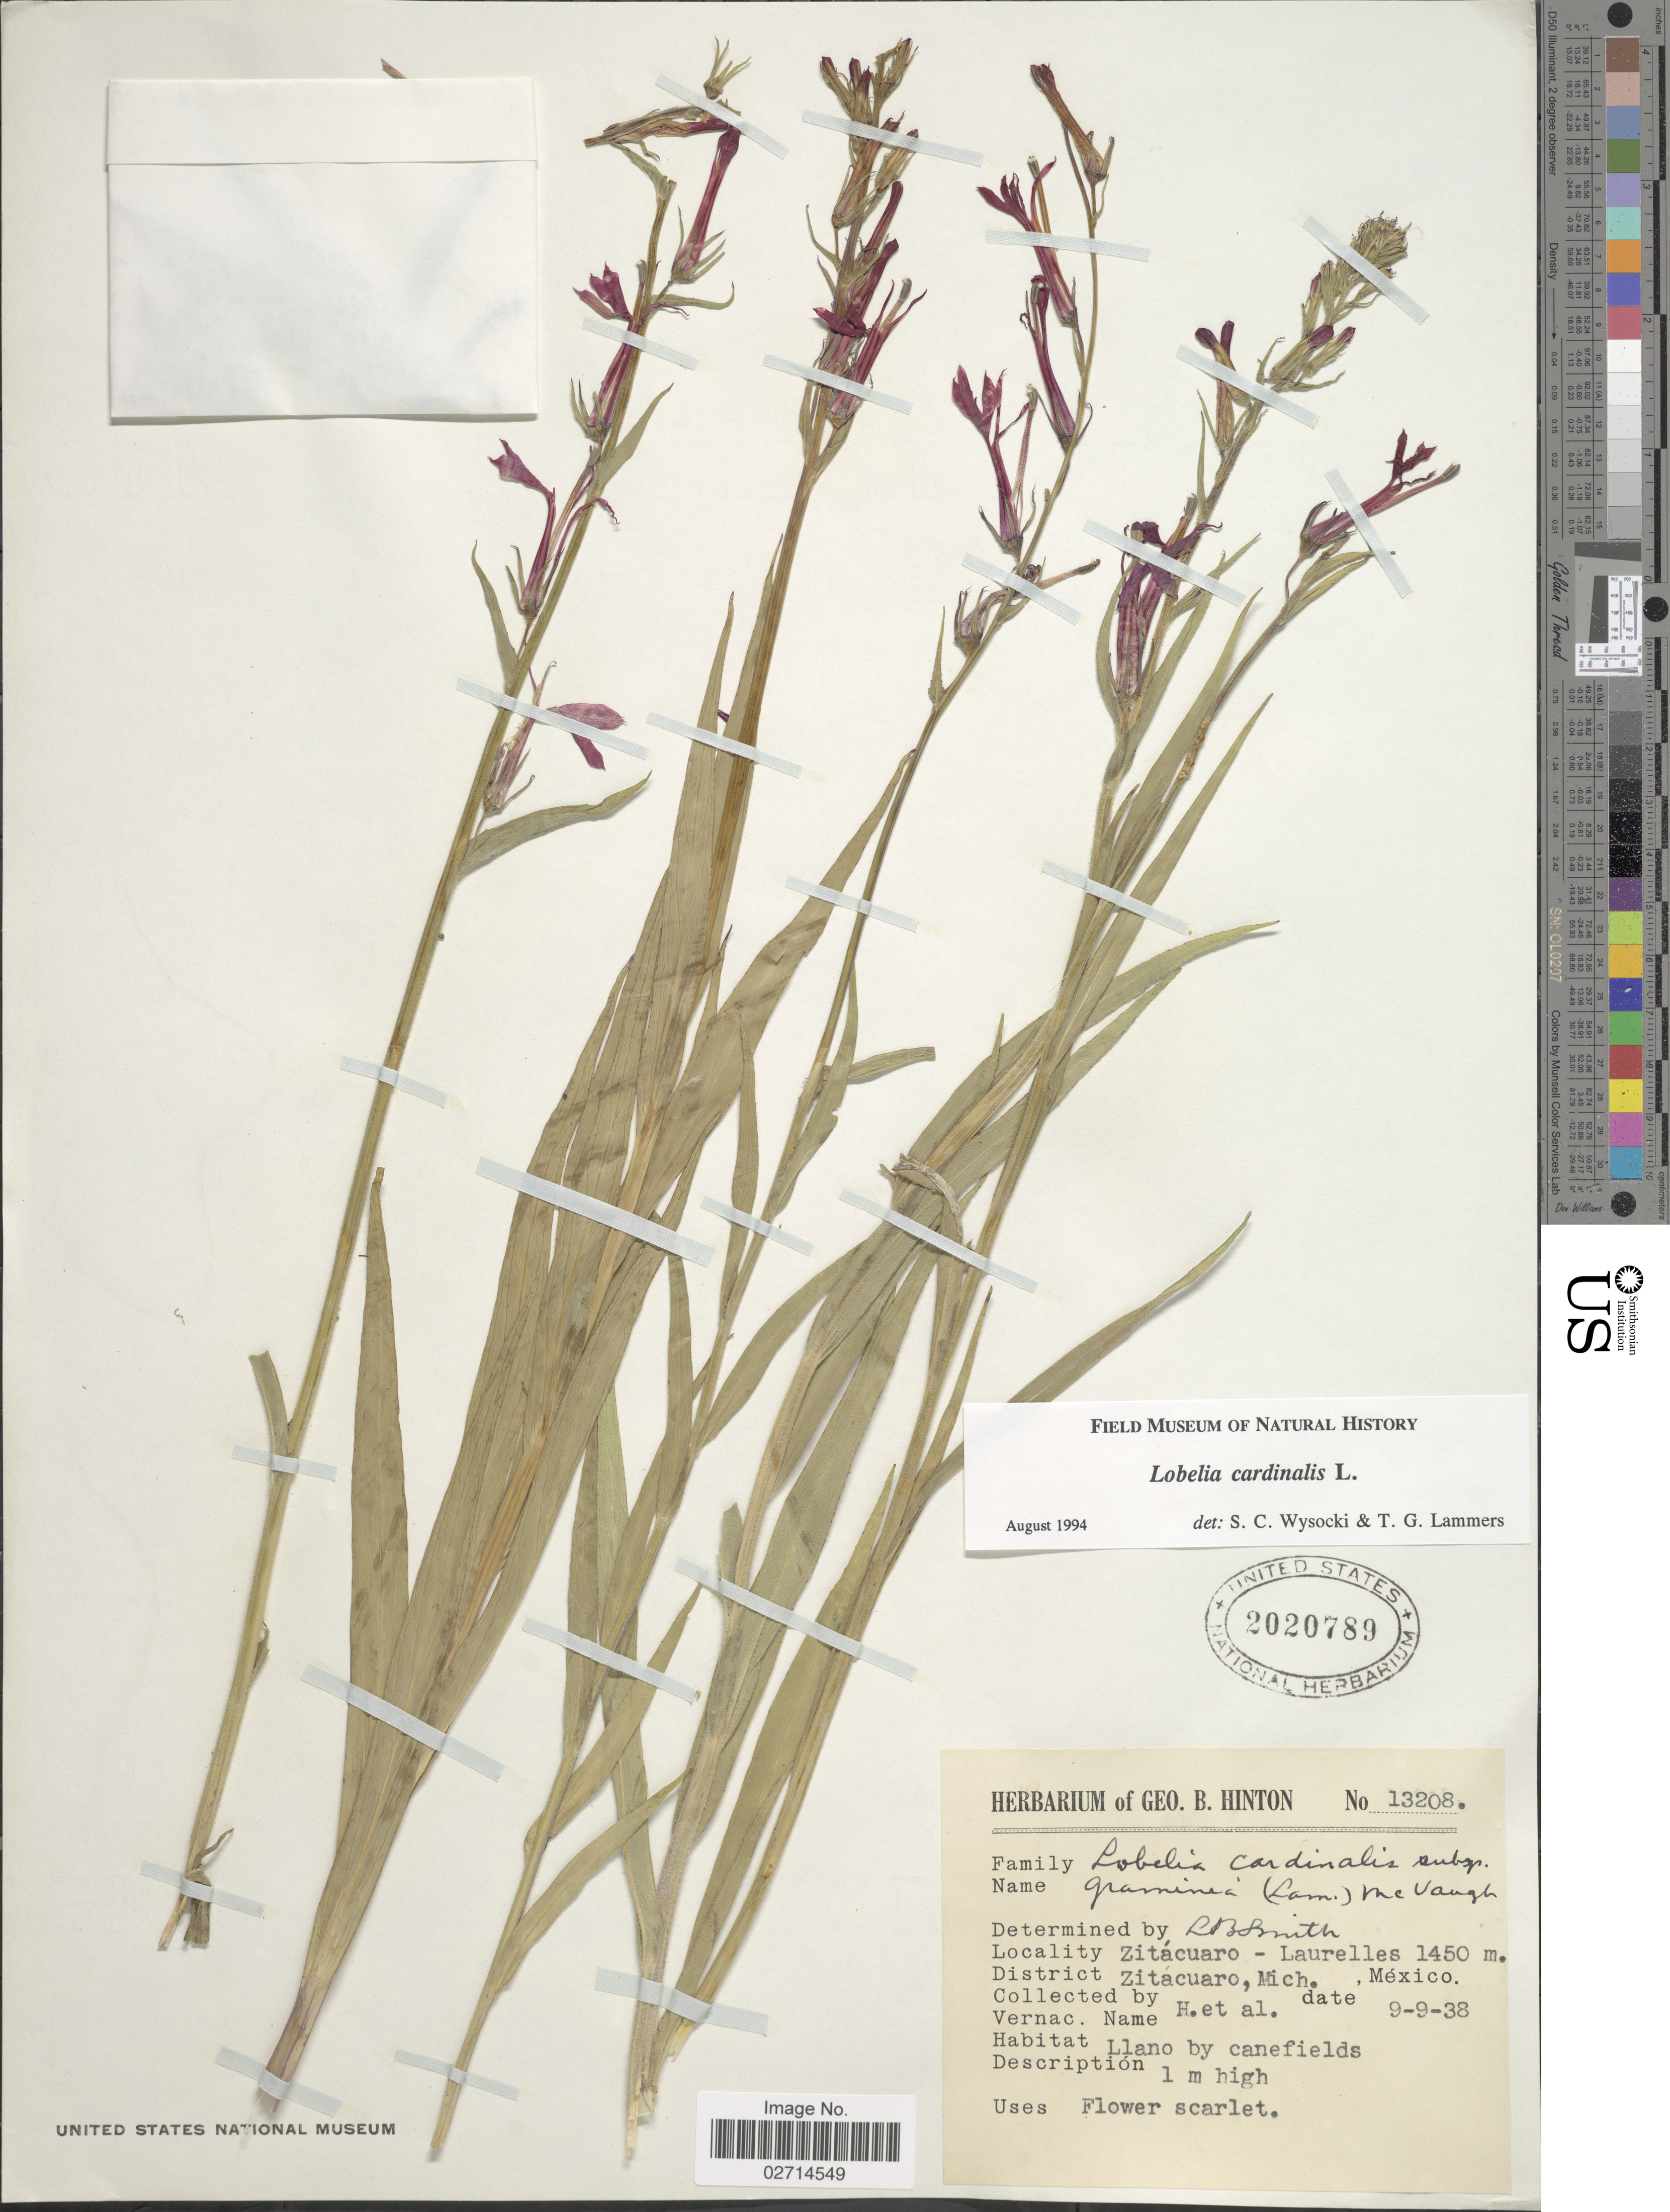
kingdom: Plantae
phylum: Tracheophyta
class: Magnoliopsida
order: Asterales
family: Campanulaceae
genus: Lobelia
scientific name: Lobelia cardinalis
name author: L.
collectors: G. B. Hinton & et al.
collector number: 13208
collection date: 1938-09-09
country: Mexico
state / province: Michoacán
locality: Zitacuaro - Laurelles. District Zitacuaro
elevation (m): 1450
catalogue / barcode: US 2020789